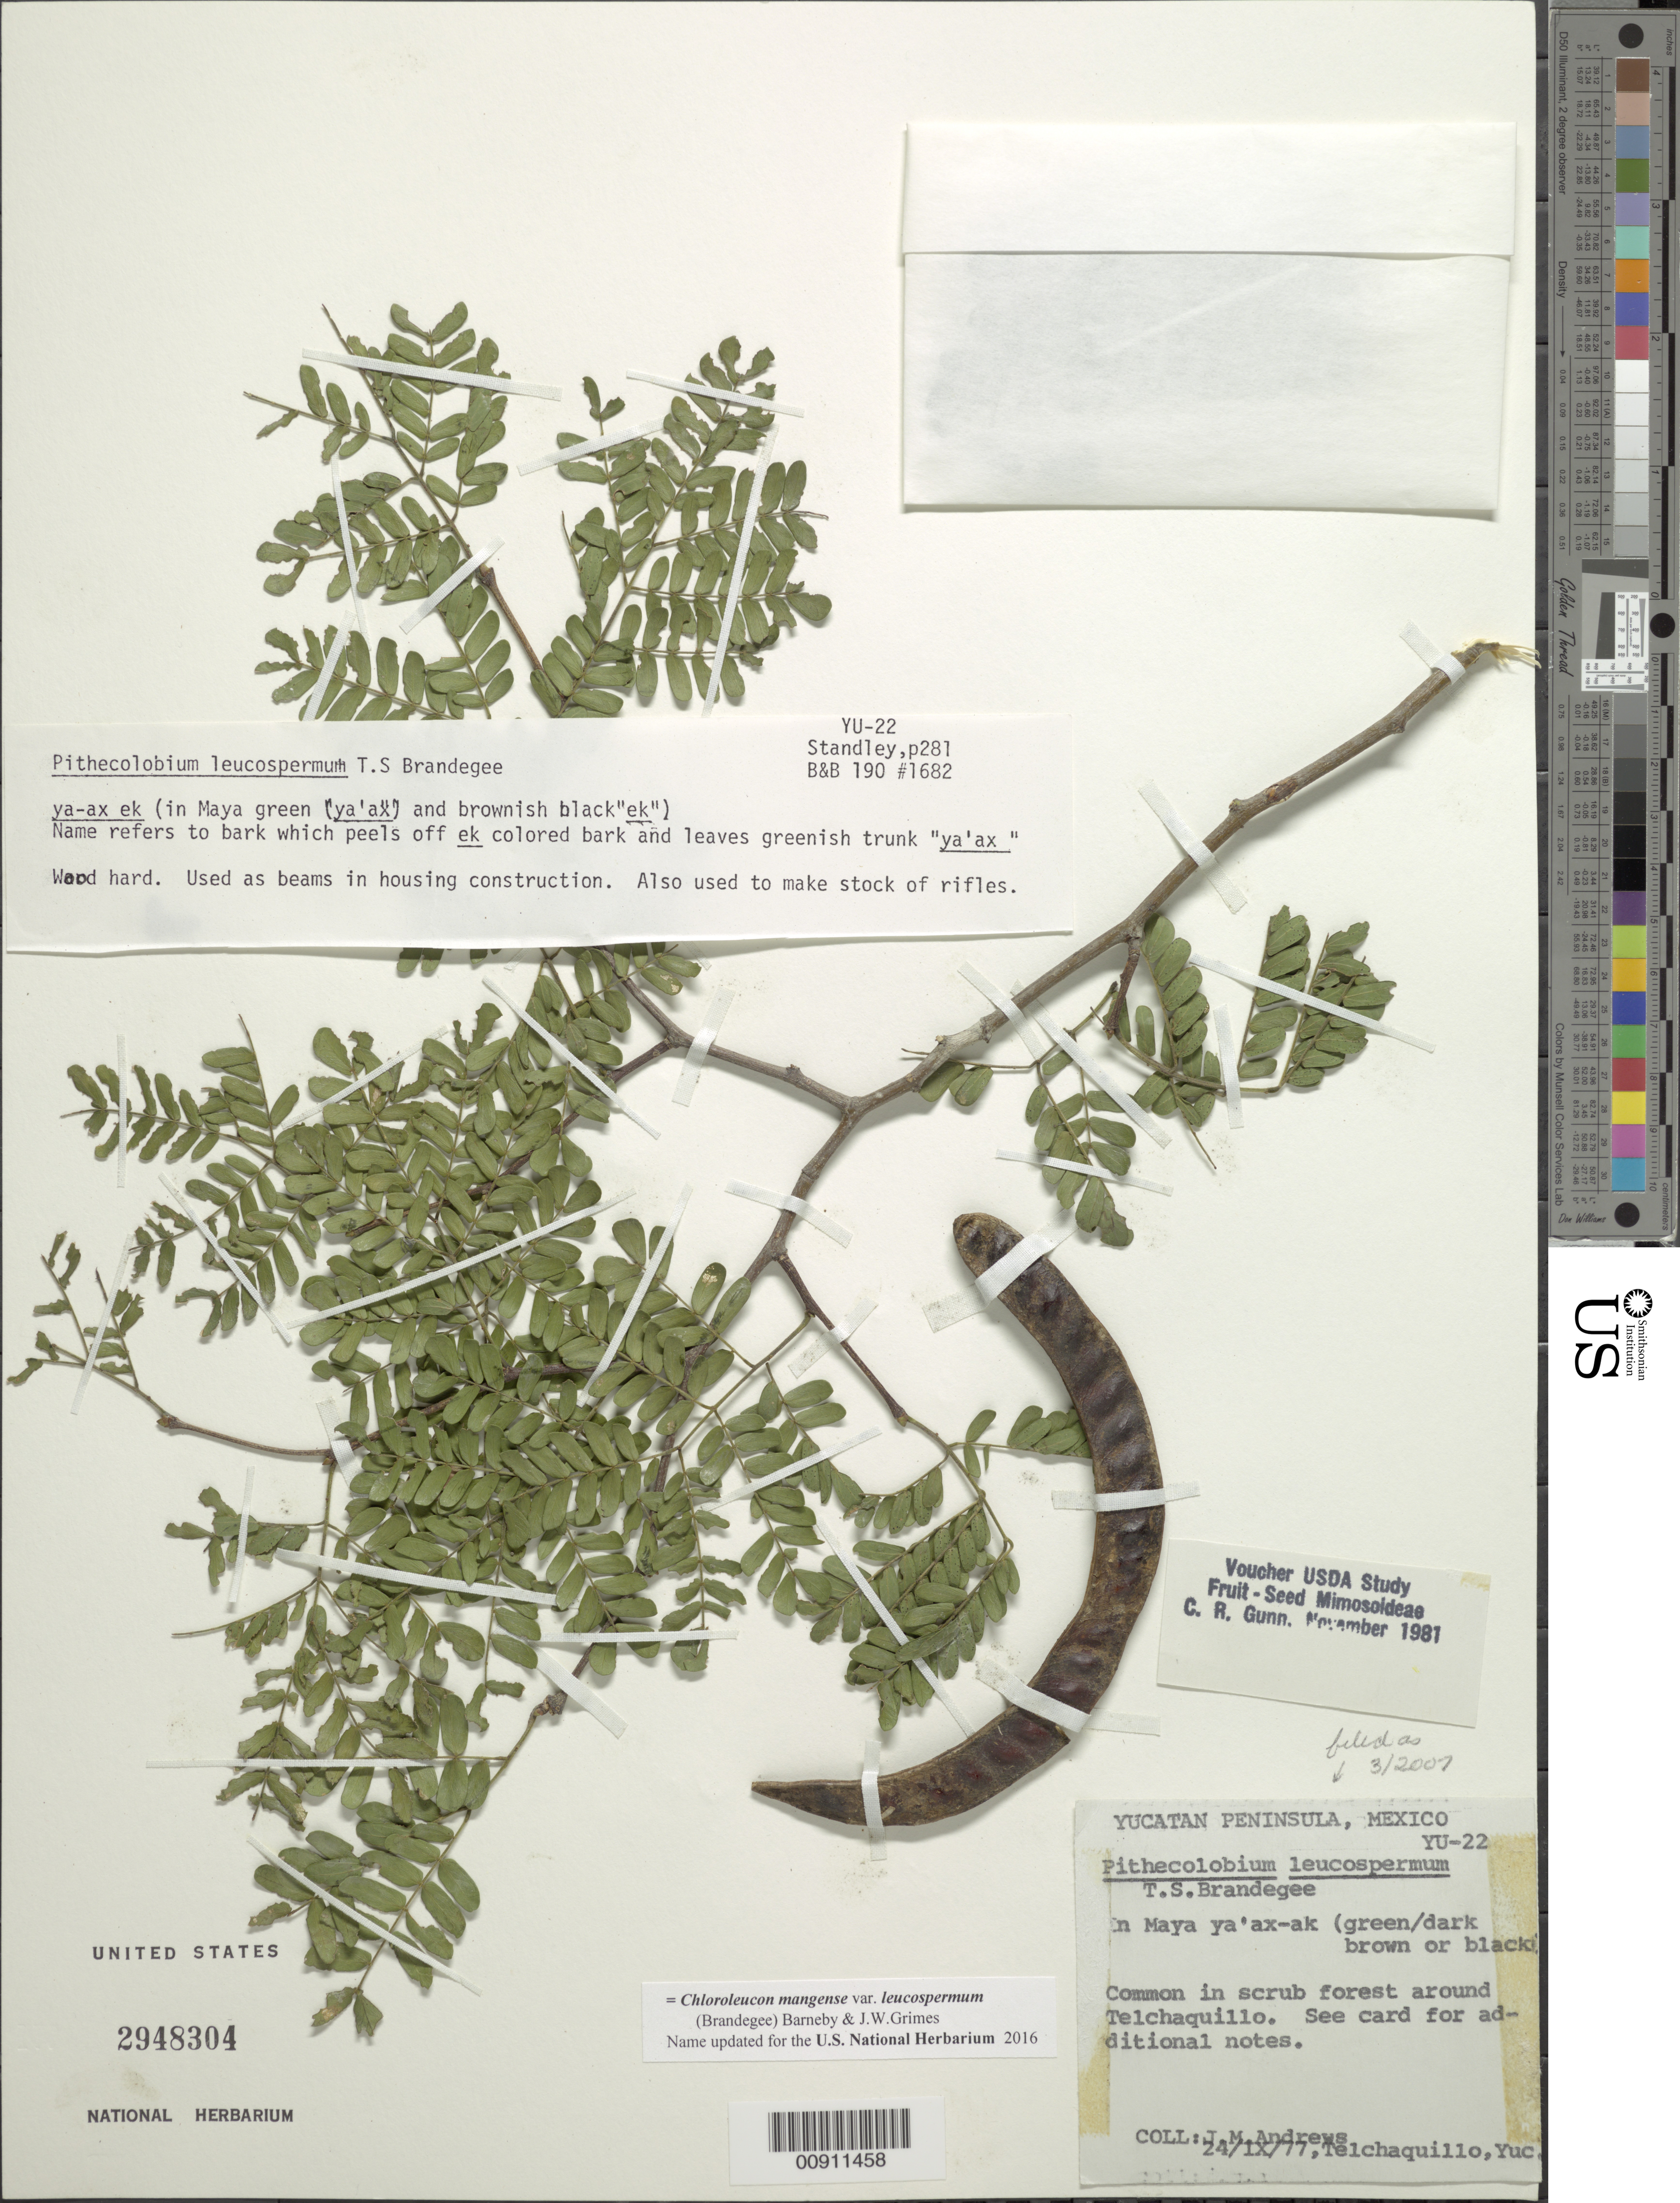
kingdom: Plantae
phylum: Tracheophyta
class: Magnoliopsida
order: Fabales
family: Fabaceae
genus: Chloroleucon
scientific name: Chloroleucon mangense var. leucospermum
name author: (Brandegee) Barneby & J.W. Grimes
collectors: J. M. Andrews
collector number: YU-22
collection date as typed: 24 Sep 1977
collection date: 1977-09-24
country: Mexico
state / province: Yucatán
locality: Around Telchaquillo, Yucatán.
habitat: In scrub forest.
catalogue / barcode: US 2948304